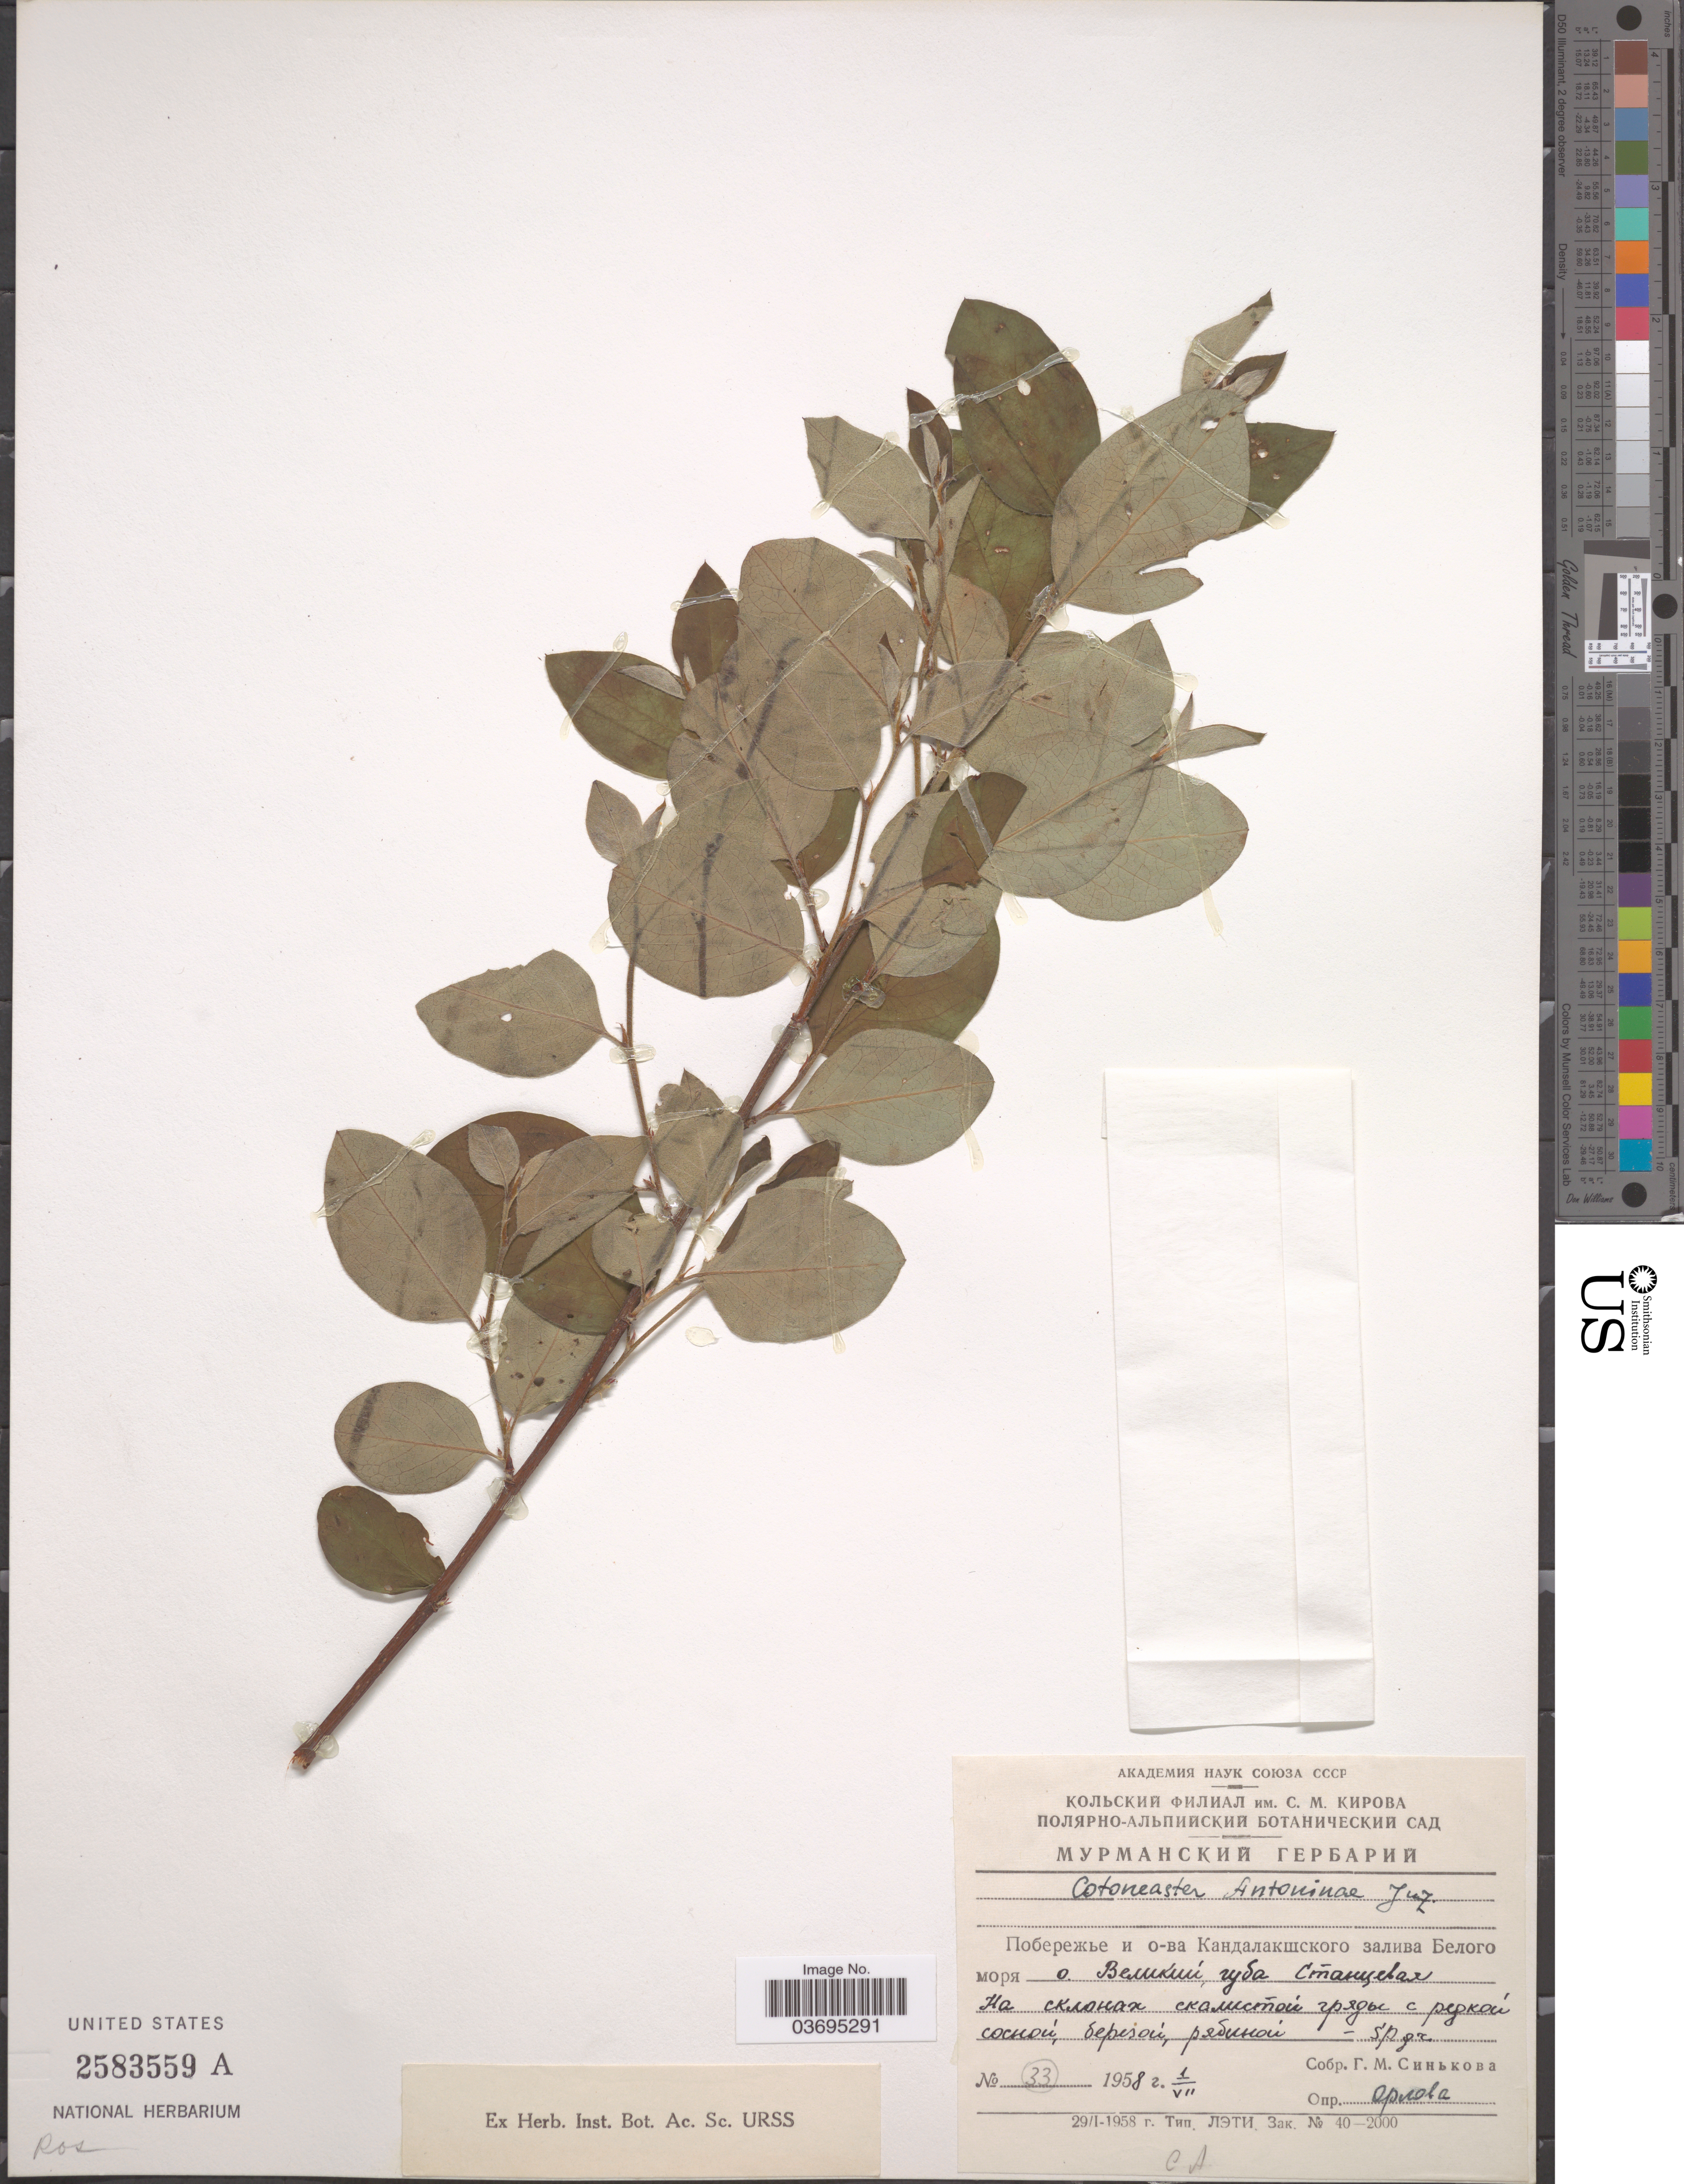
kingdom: Plantae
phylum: Tracheophyta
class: Magnoliopsida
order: Rosales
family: Rosaceae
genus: Cotoneaster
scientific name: Cotoneaster antoninae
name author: Vassiljeva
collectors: G. Sinkova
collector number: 33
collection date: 1958-07-01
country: Russian Federation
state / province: Murmansk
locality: Kandalaksha Gulf, Velikiy Island.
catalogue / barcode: US 2583559A